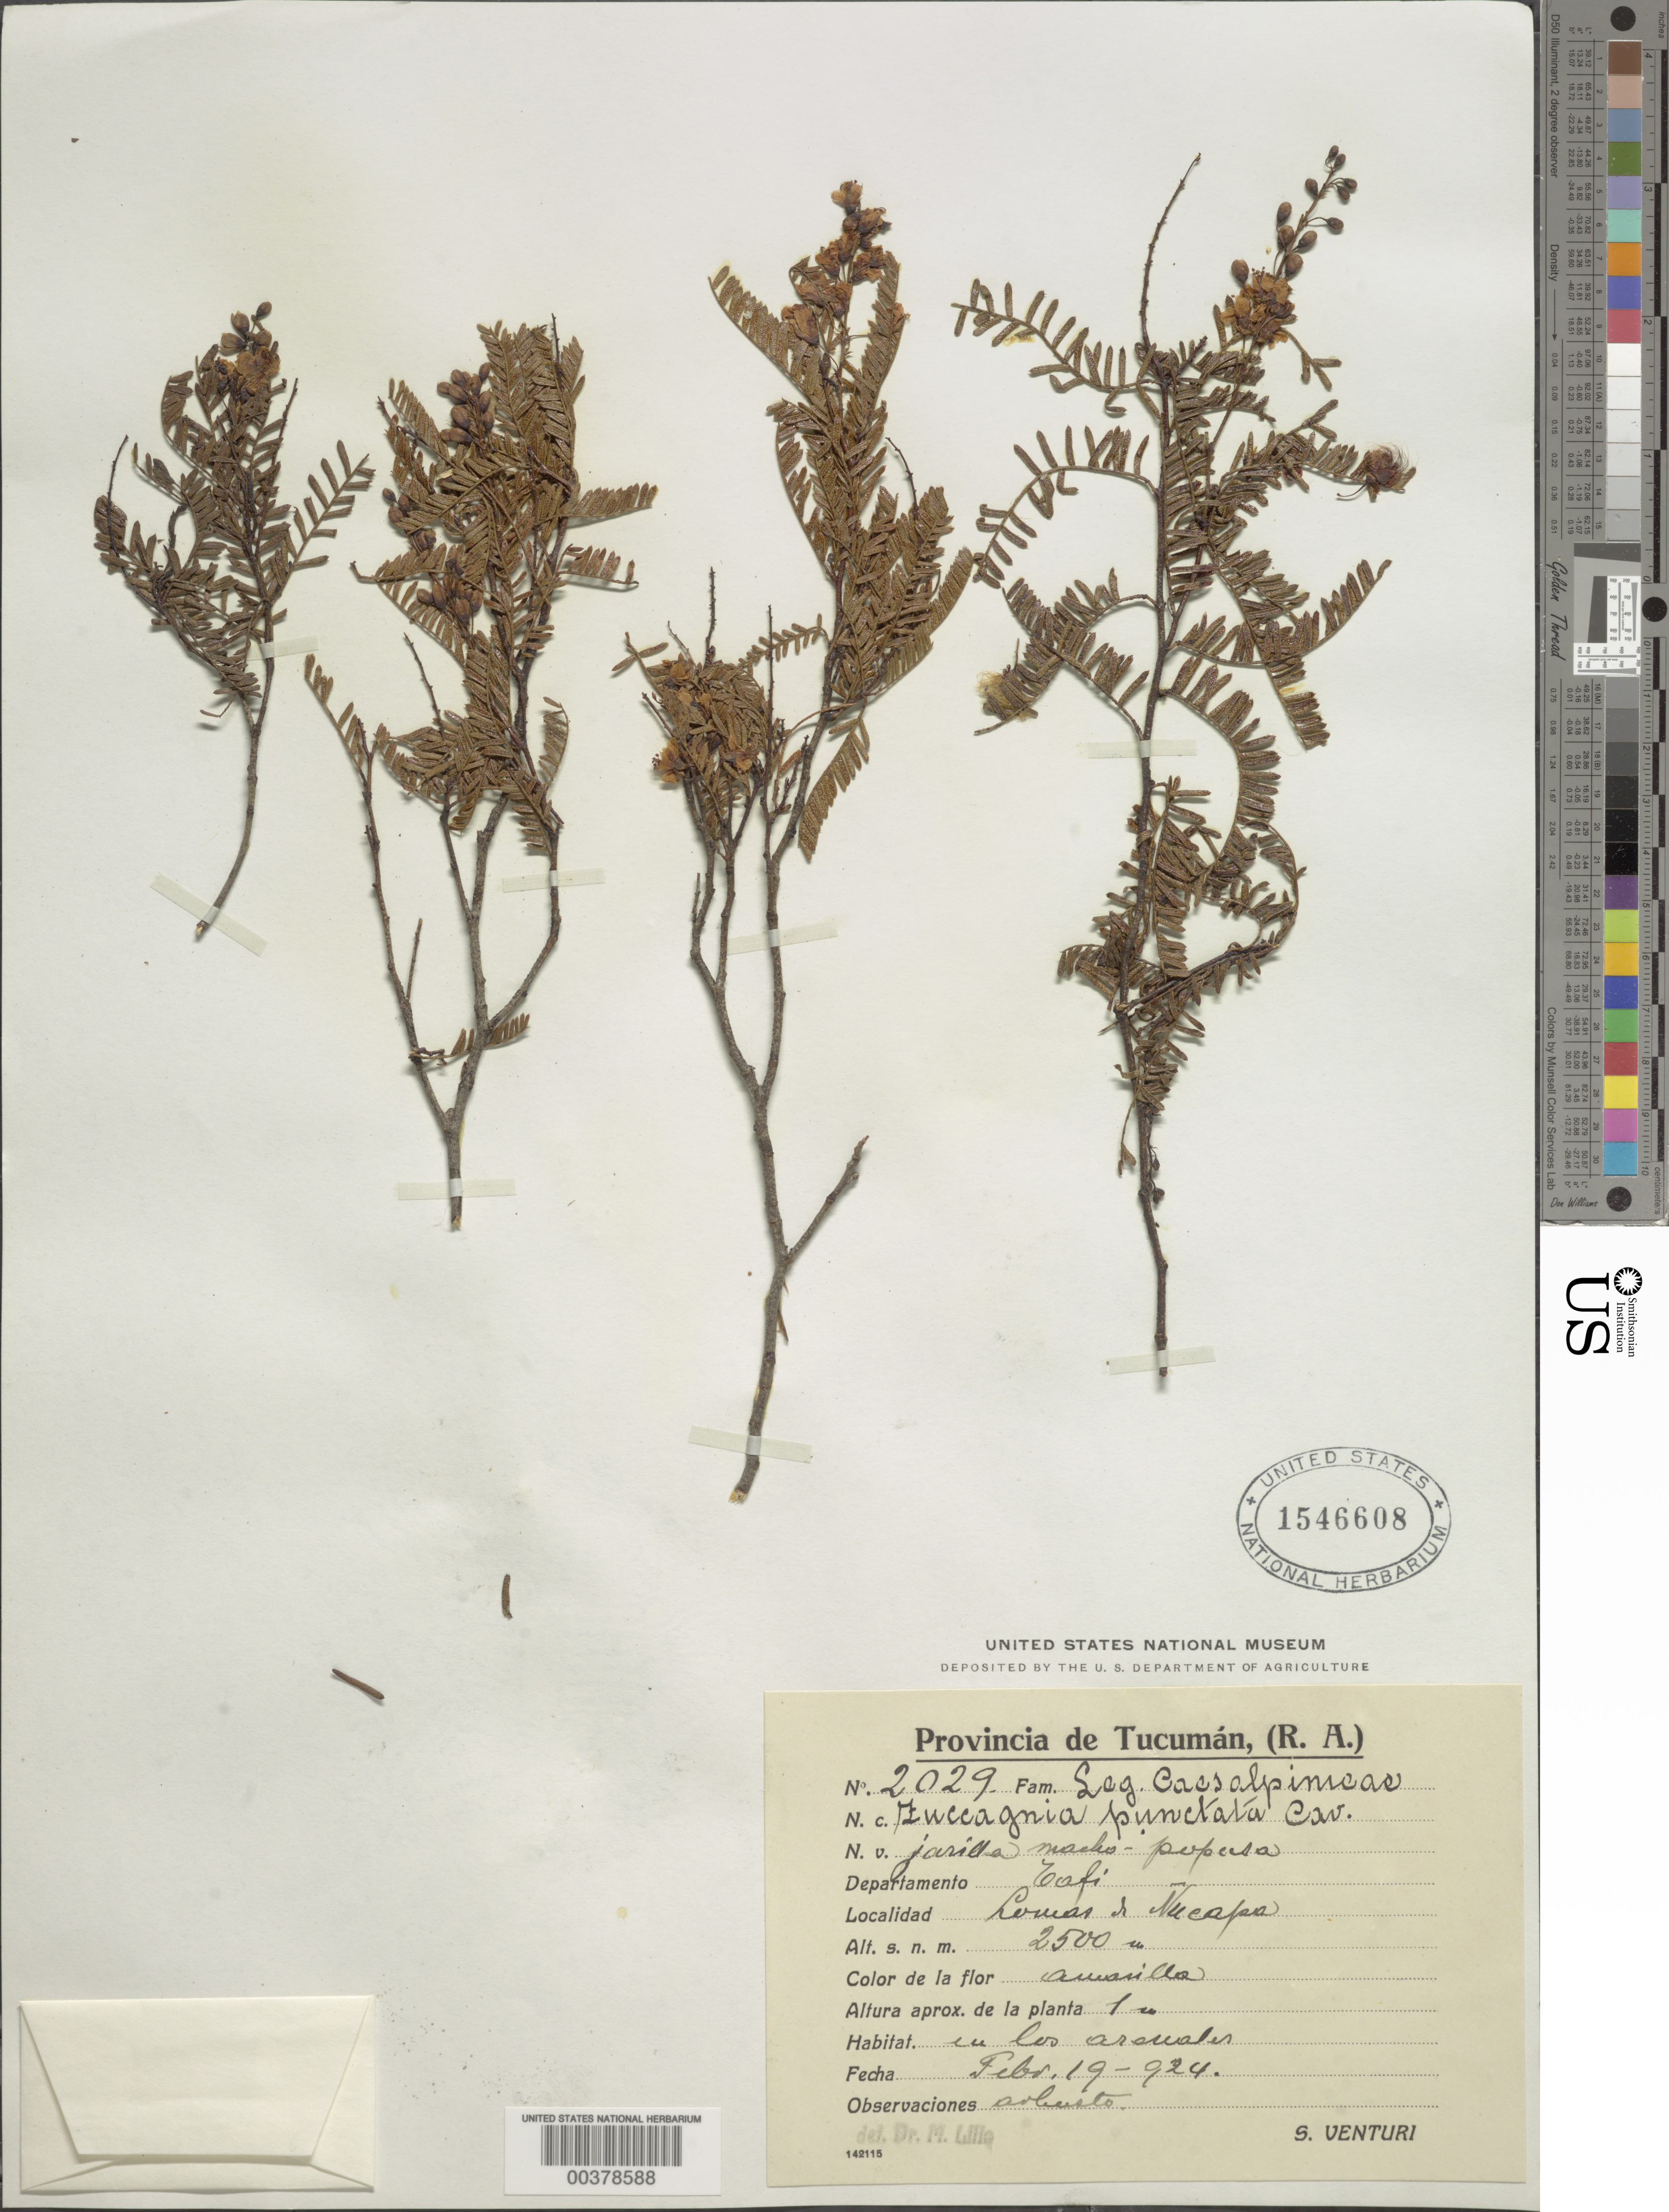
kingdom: Plantae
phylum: Tracheophyta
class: Magnoliopsida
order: Fabales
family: Fabaceae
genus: Zuccagnia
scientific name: Zuccagnia punctata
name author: Cav.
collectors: S. Venturi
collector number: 2029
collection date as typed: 19 Feb 1924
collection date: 1924-02-19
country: Argentina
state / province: Tucumán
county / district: Tafí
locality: Lomas de Nueapa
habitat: En los arsuales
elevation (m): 2500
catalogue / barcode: US 1546608